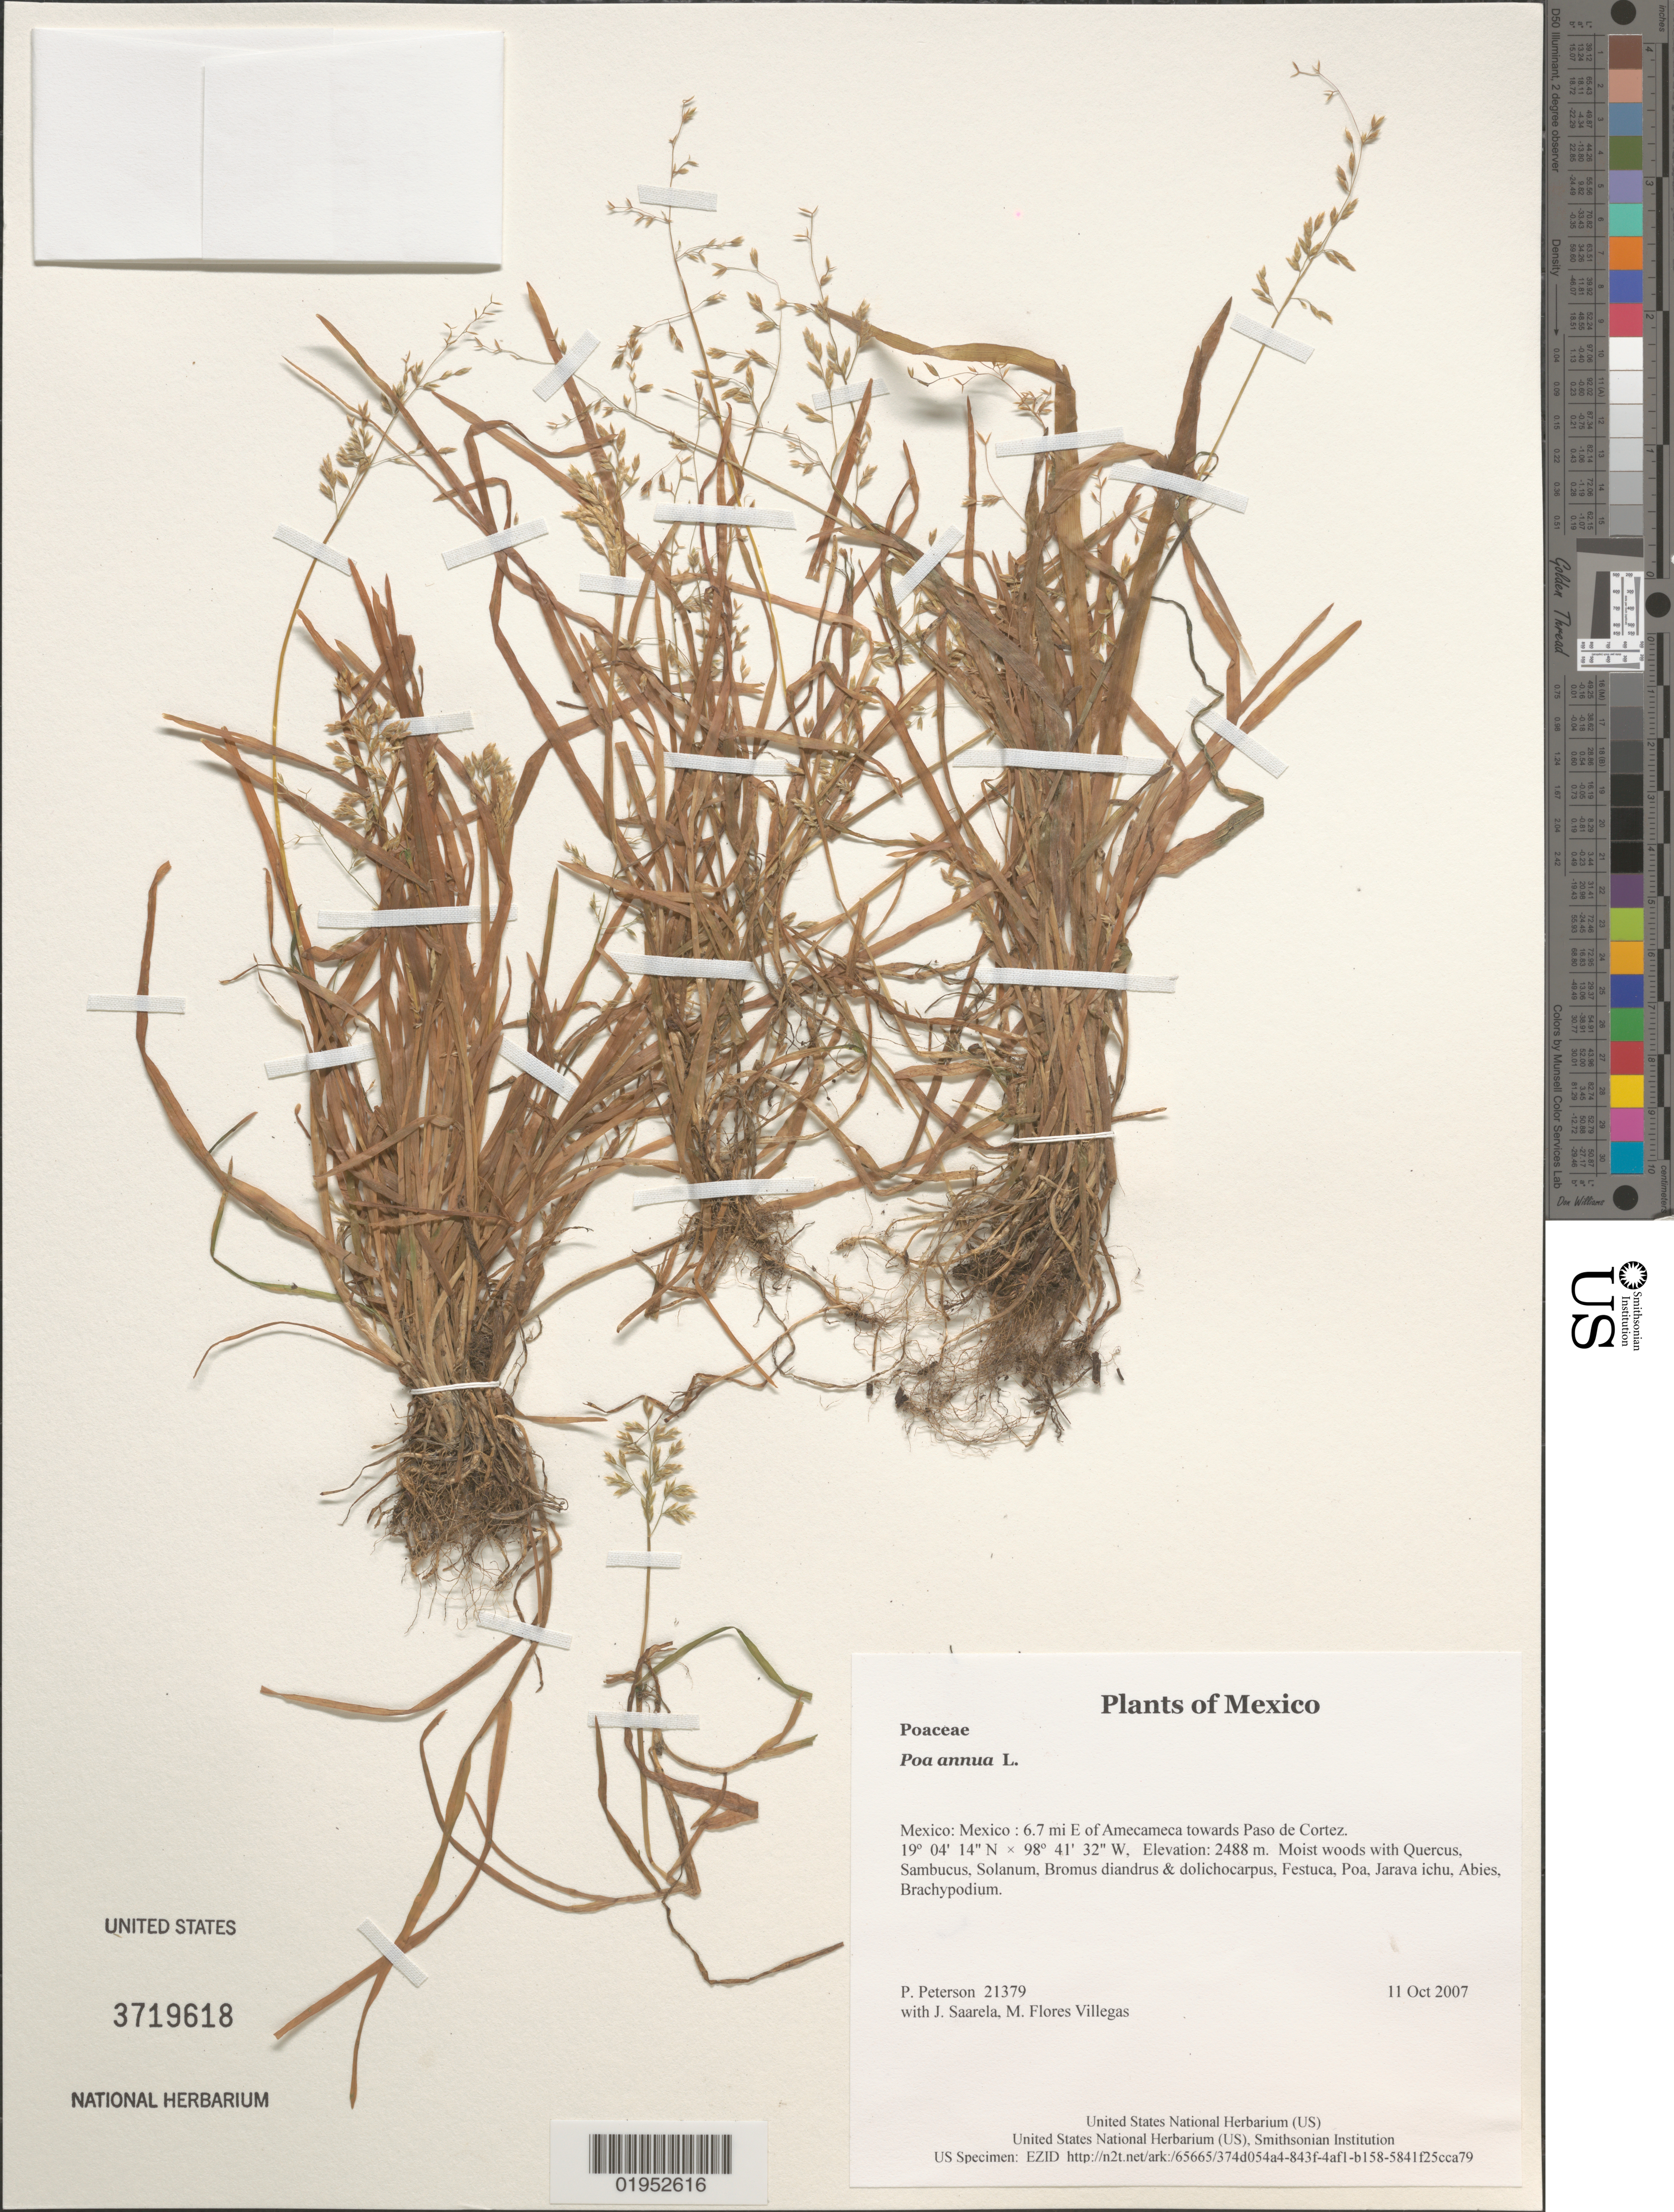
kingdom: Plantae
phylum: Tracheophyta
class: Liliopsida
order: Poales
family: Poaceae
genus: Poa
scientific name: Poa annua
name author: L.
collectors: P. M. Peterson, J. Saarela & M. Flores Villegas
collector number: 21379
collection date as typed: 11 Oct 2007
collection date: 2007-10-11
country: Mexico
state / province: México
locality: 6.7 mi E of Amecameca towards Paso de Cortez.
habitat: Moist woods with Quercus, Sambucus, Solanum, Bromus diandrus & dolichocarpus, Festuca, Poa, Jarava ichu, Abies, Brachypodium.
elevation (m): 2488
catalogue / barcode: US 3719618